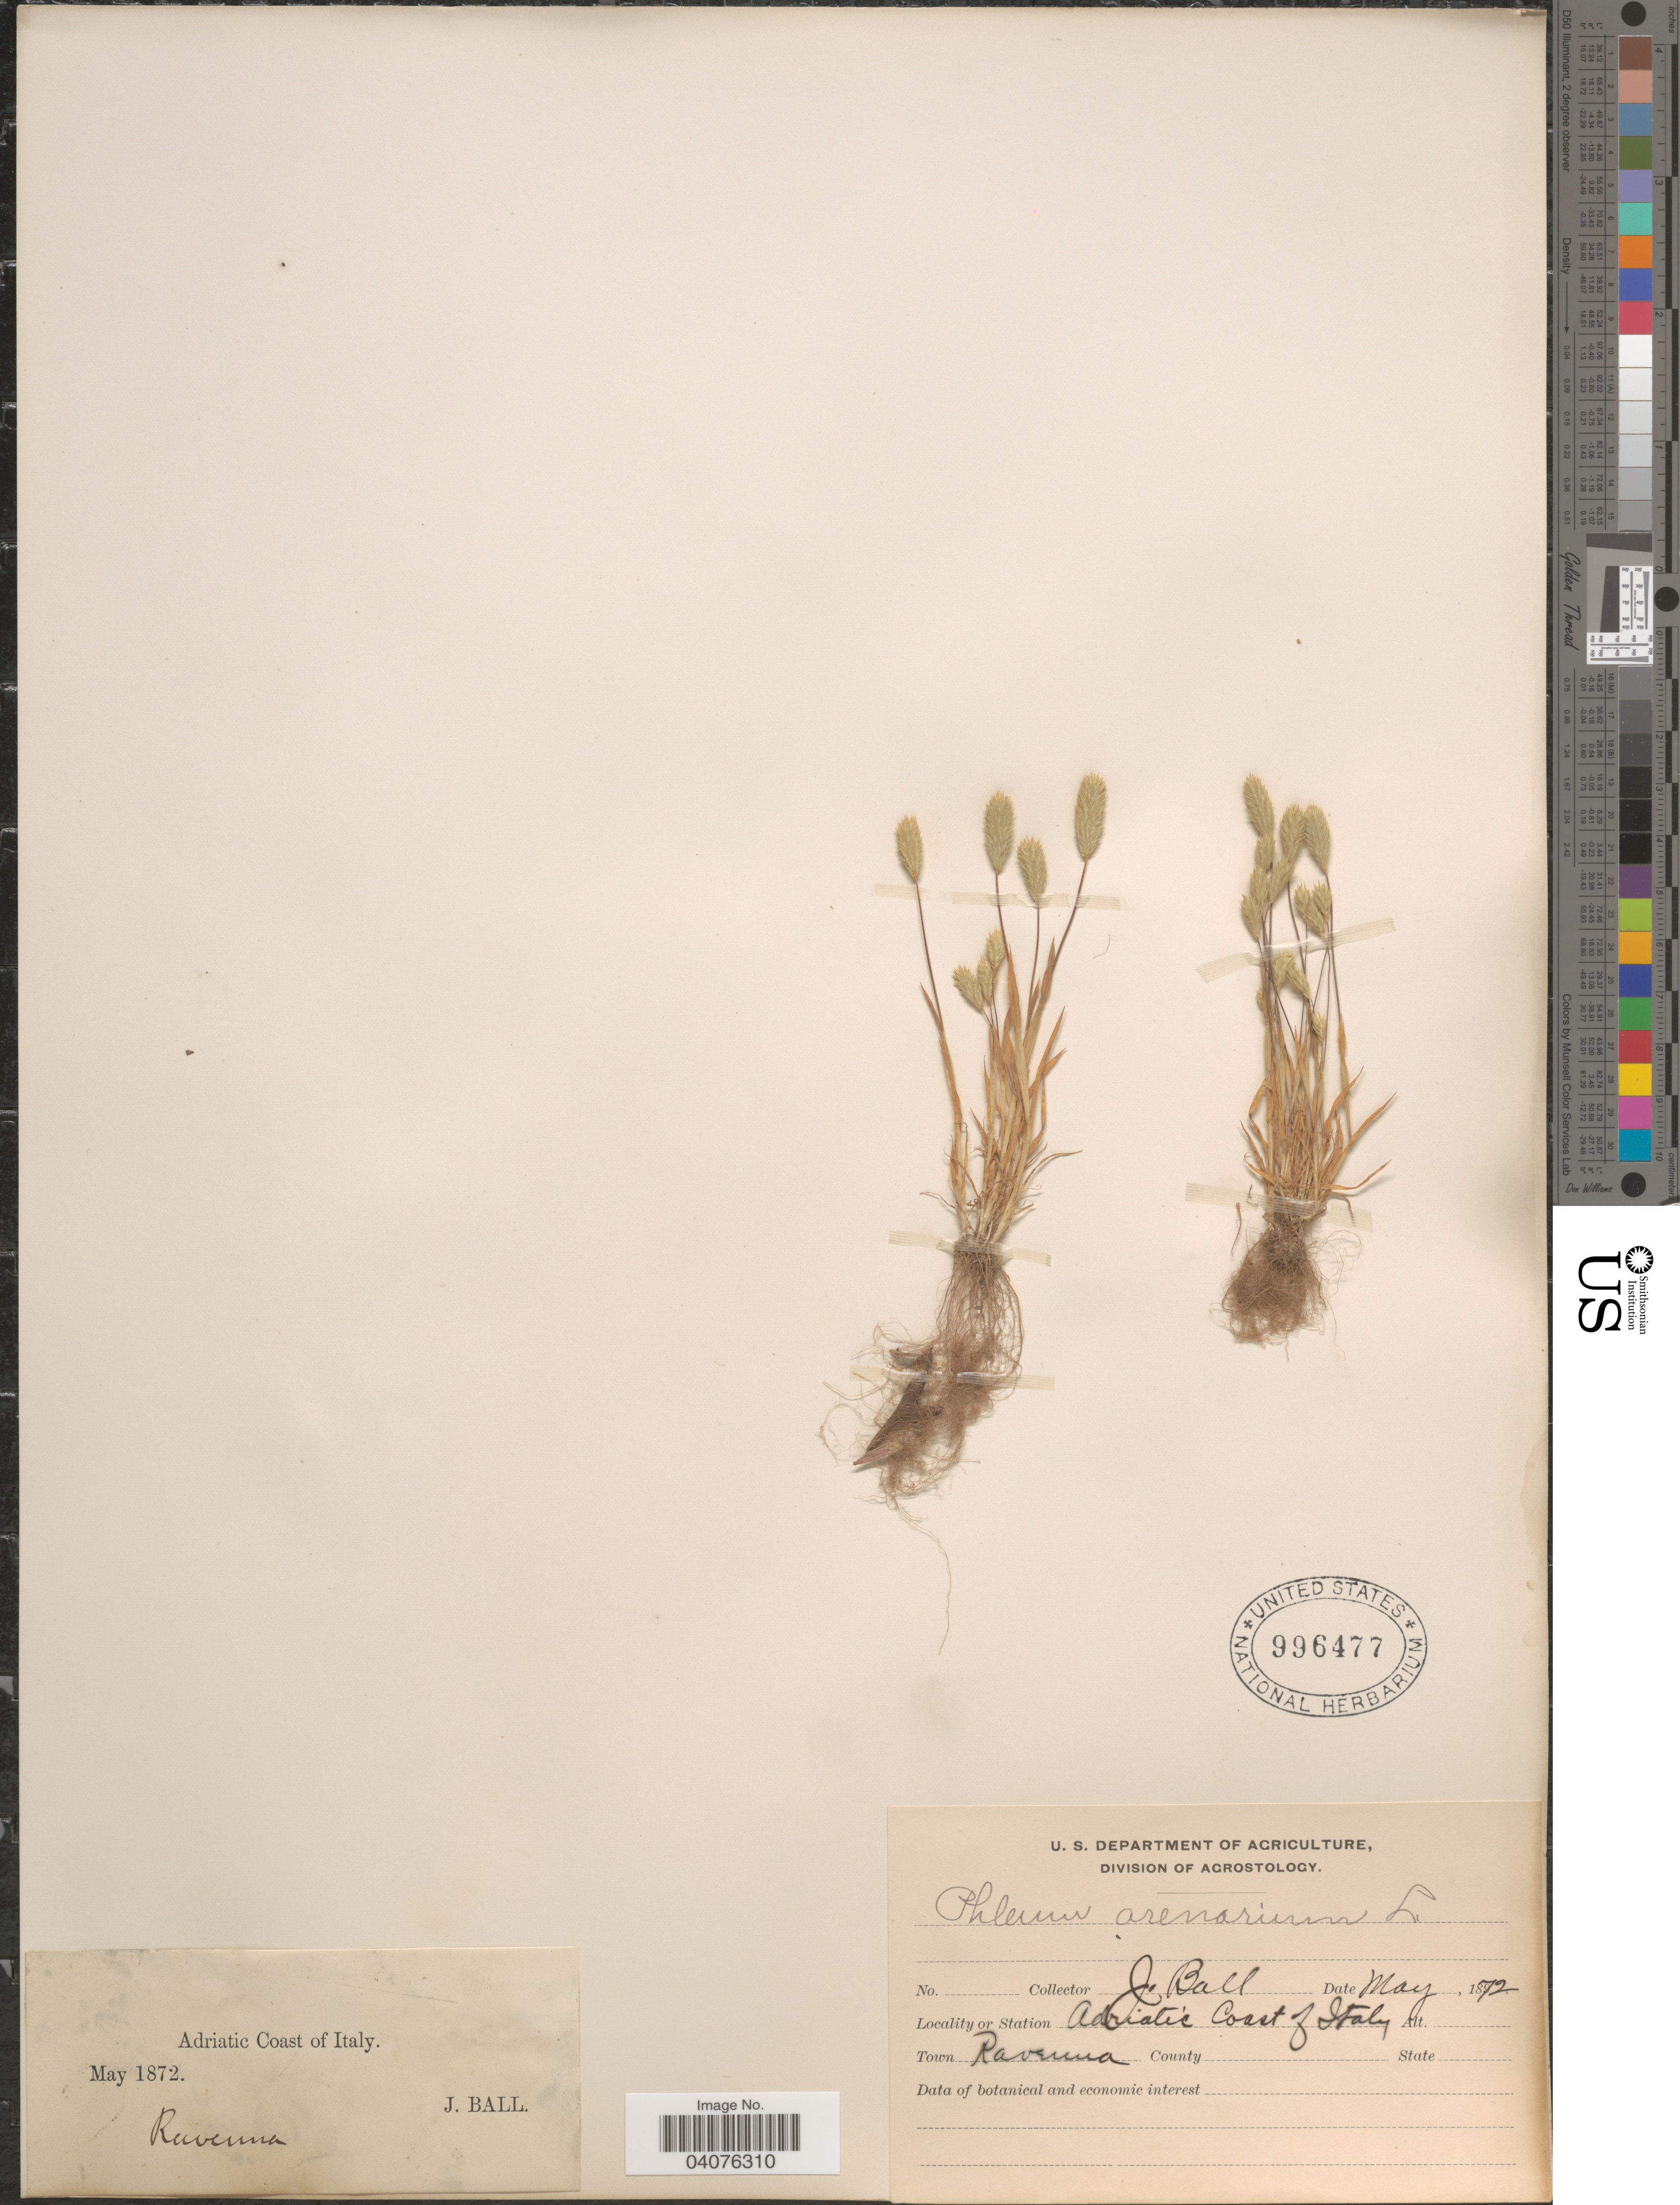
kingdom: Plantae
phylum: Tracheophyta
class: Liliopsida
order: Poales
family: Poaceae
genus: Phleum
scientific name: Phleum arenarium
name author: L.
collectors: J. Ball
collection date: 1872-05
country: Italy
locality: Adriatic Coast of Italy. Town Ravenna.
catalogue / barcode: US 996477